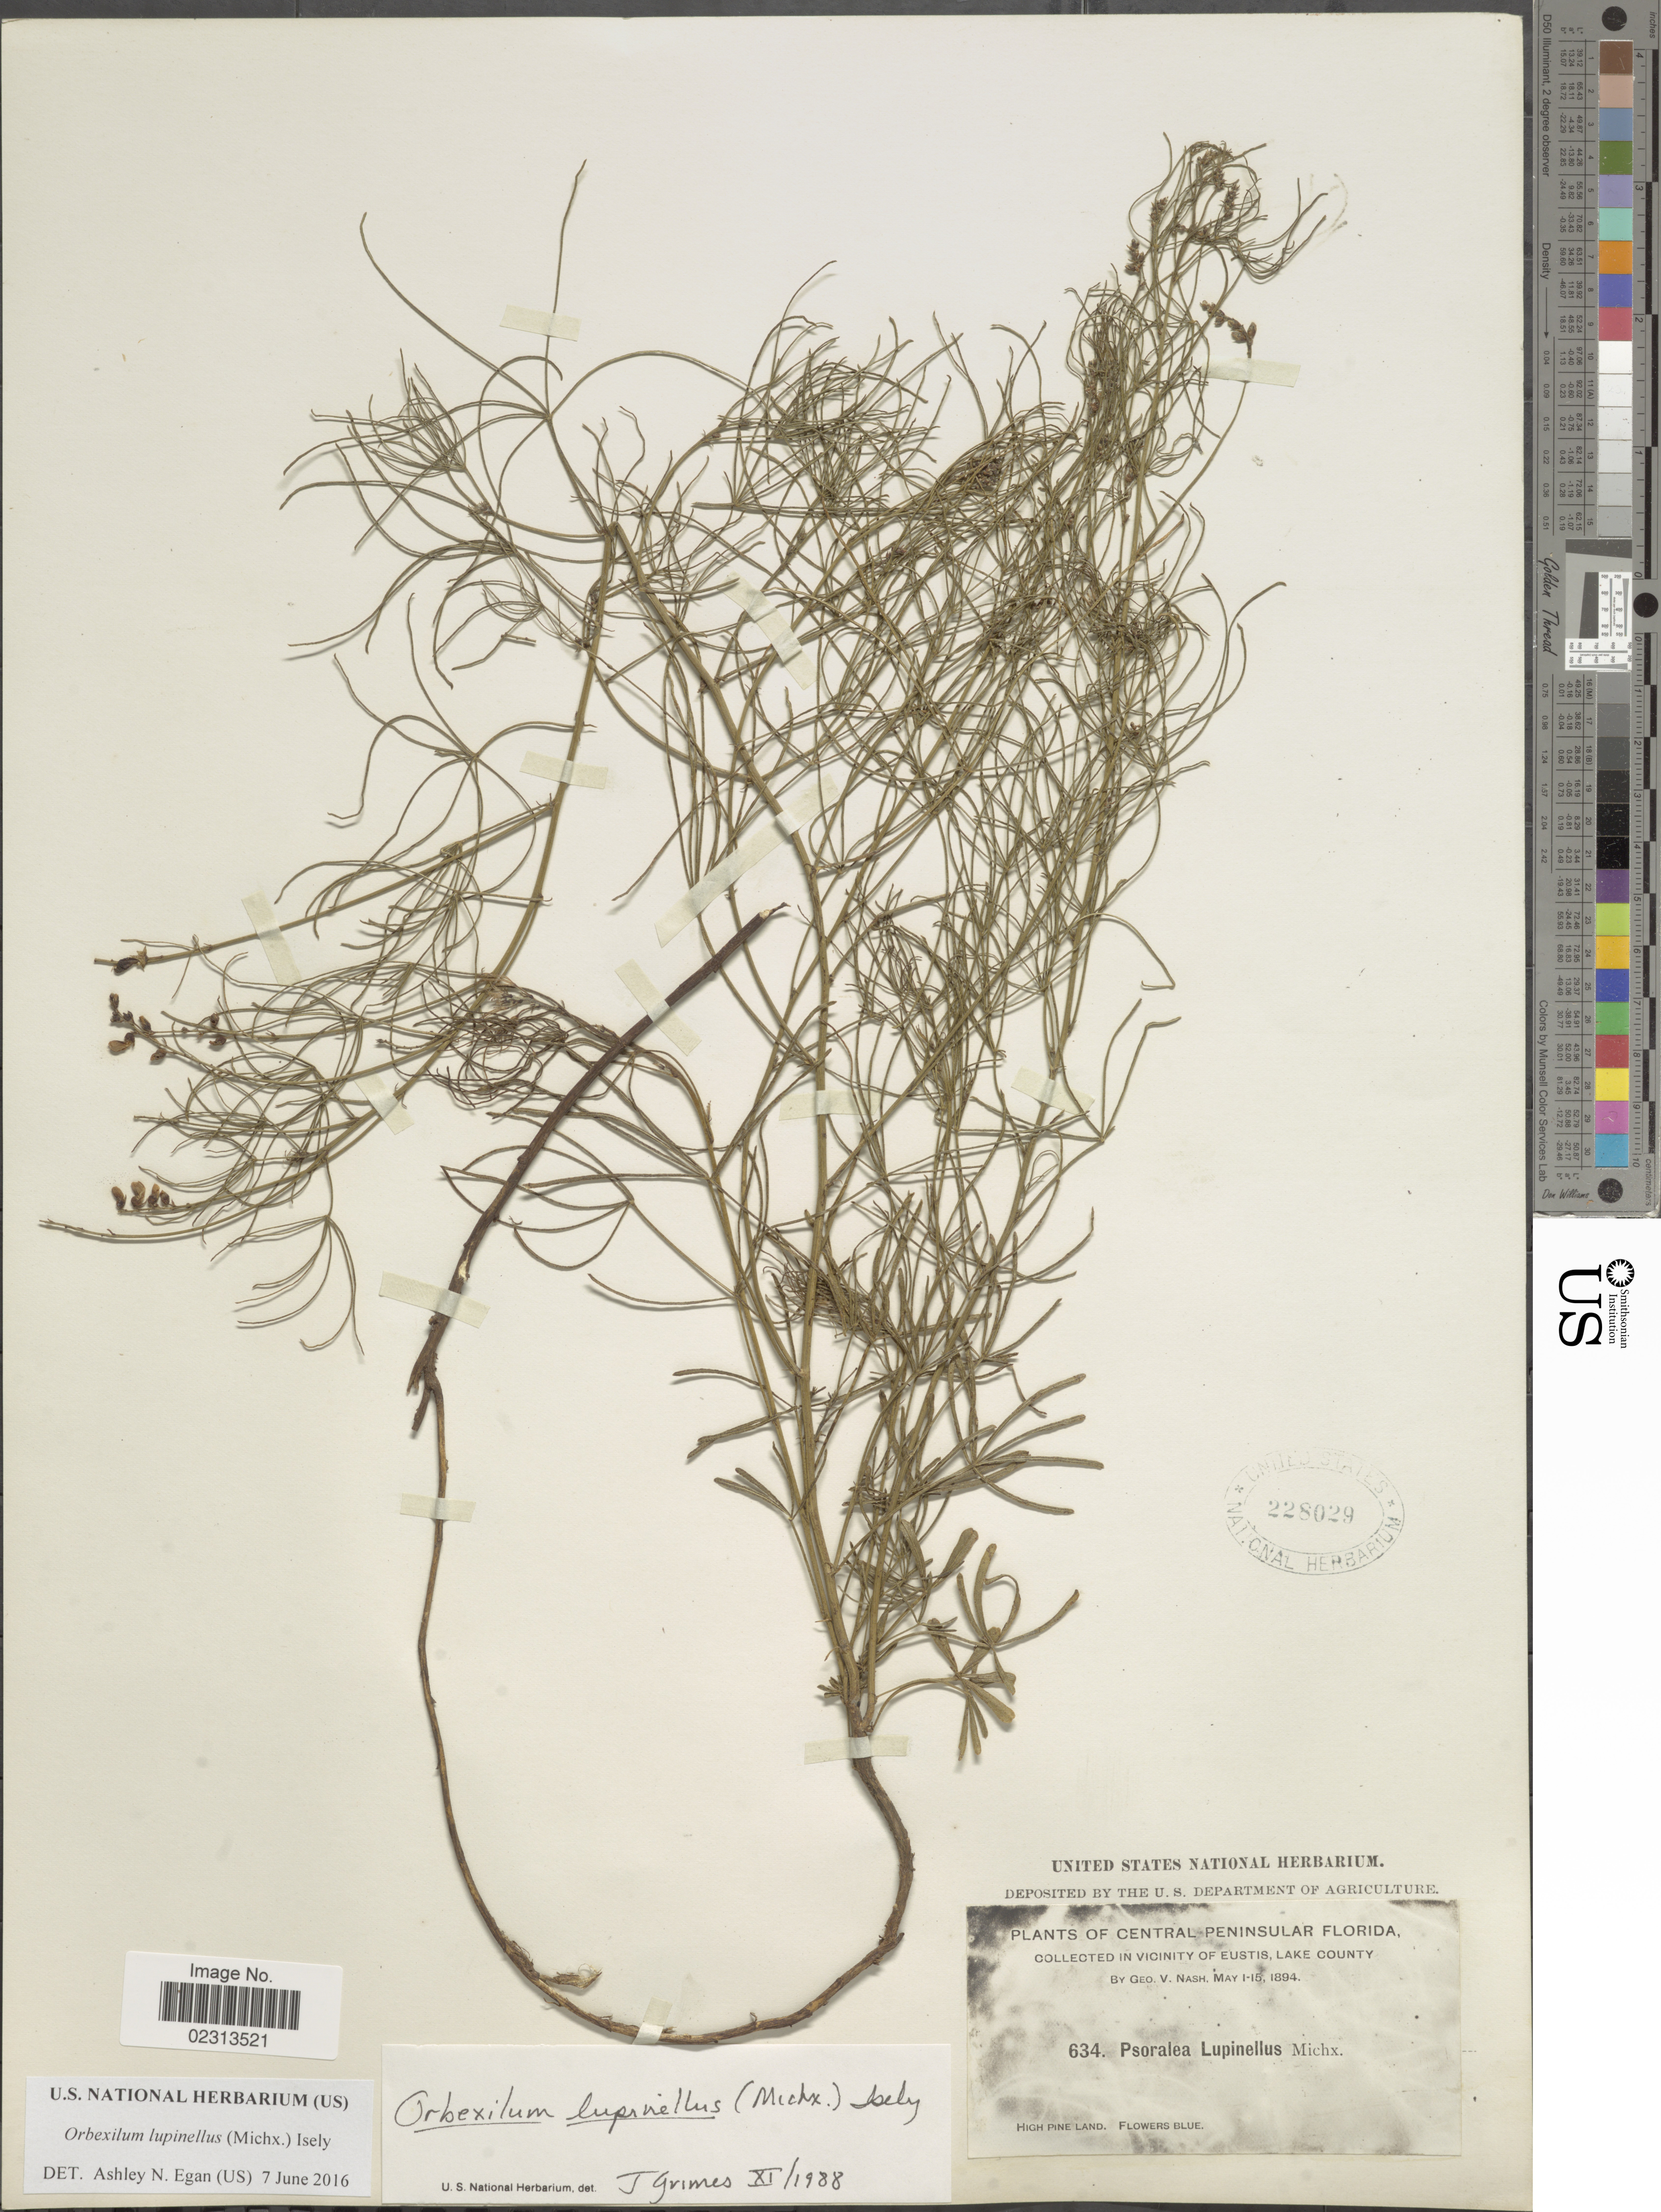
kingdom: Plantae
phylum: Tracheophyta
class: Magnoliopsida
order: Fabales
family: Fabaceae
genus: Orbexilum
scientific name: Orbexilum lupinellus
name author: (Michx.) Isley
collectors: G. V. Nash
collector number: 634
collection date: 1894-05-01/1894-05-15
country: United States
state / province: Florida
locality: Central Peninsula Florida, vicinity of Eustis, Lake County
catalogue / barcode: US 228029